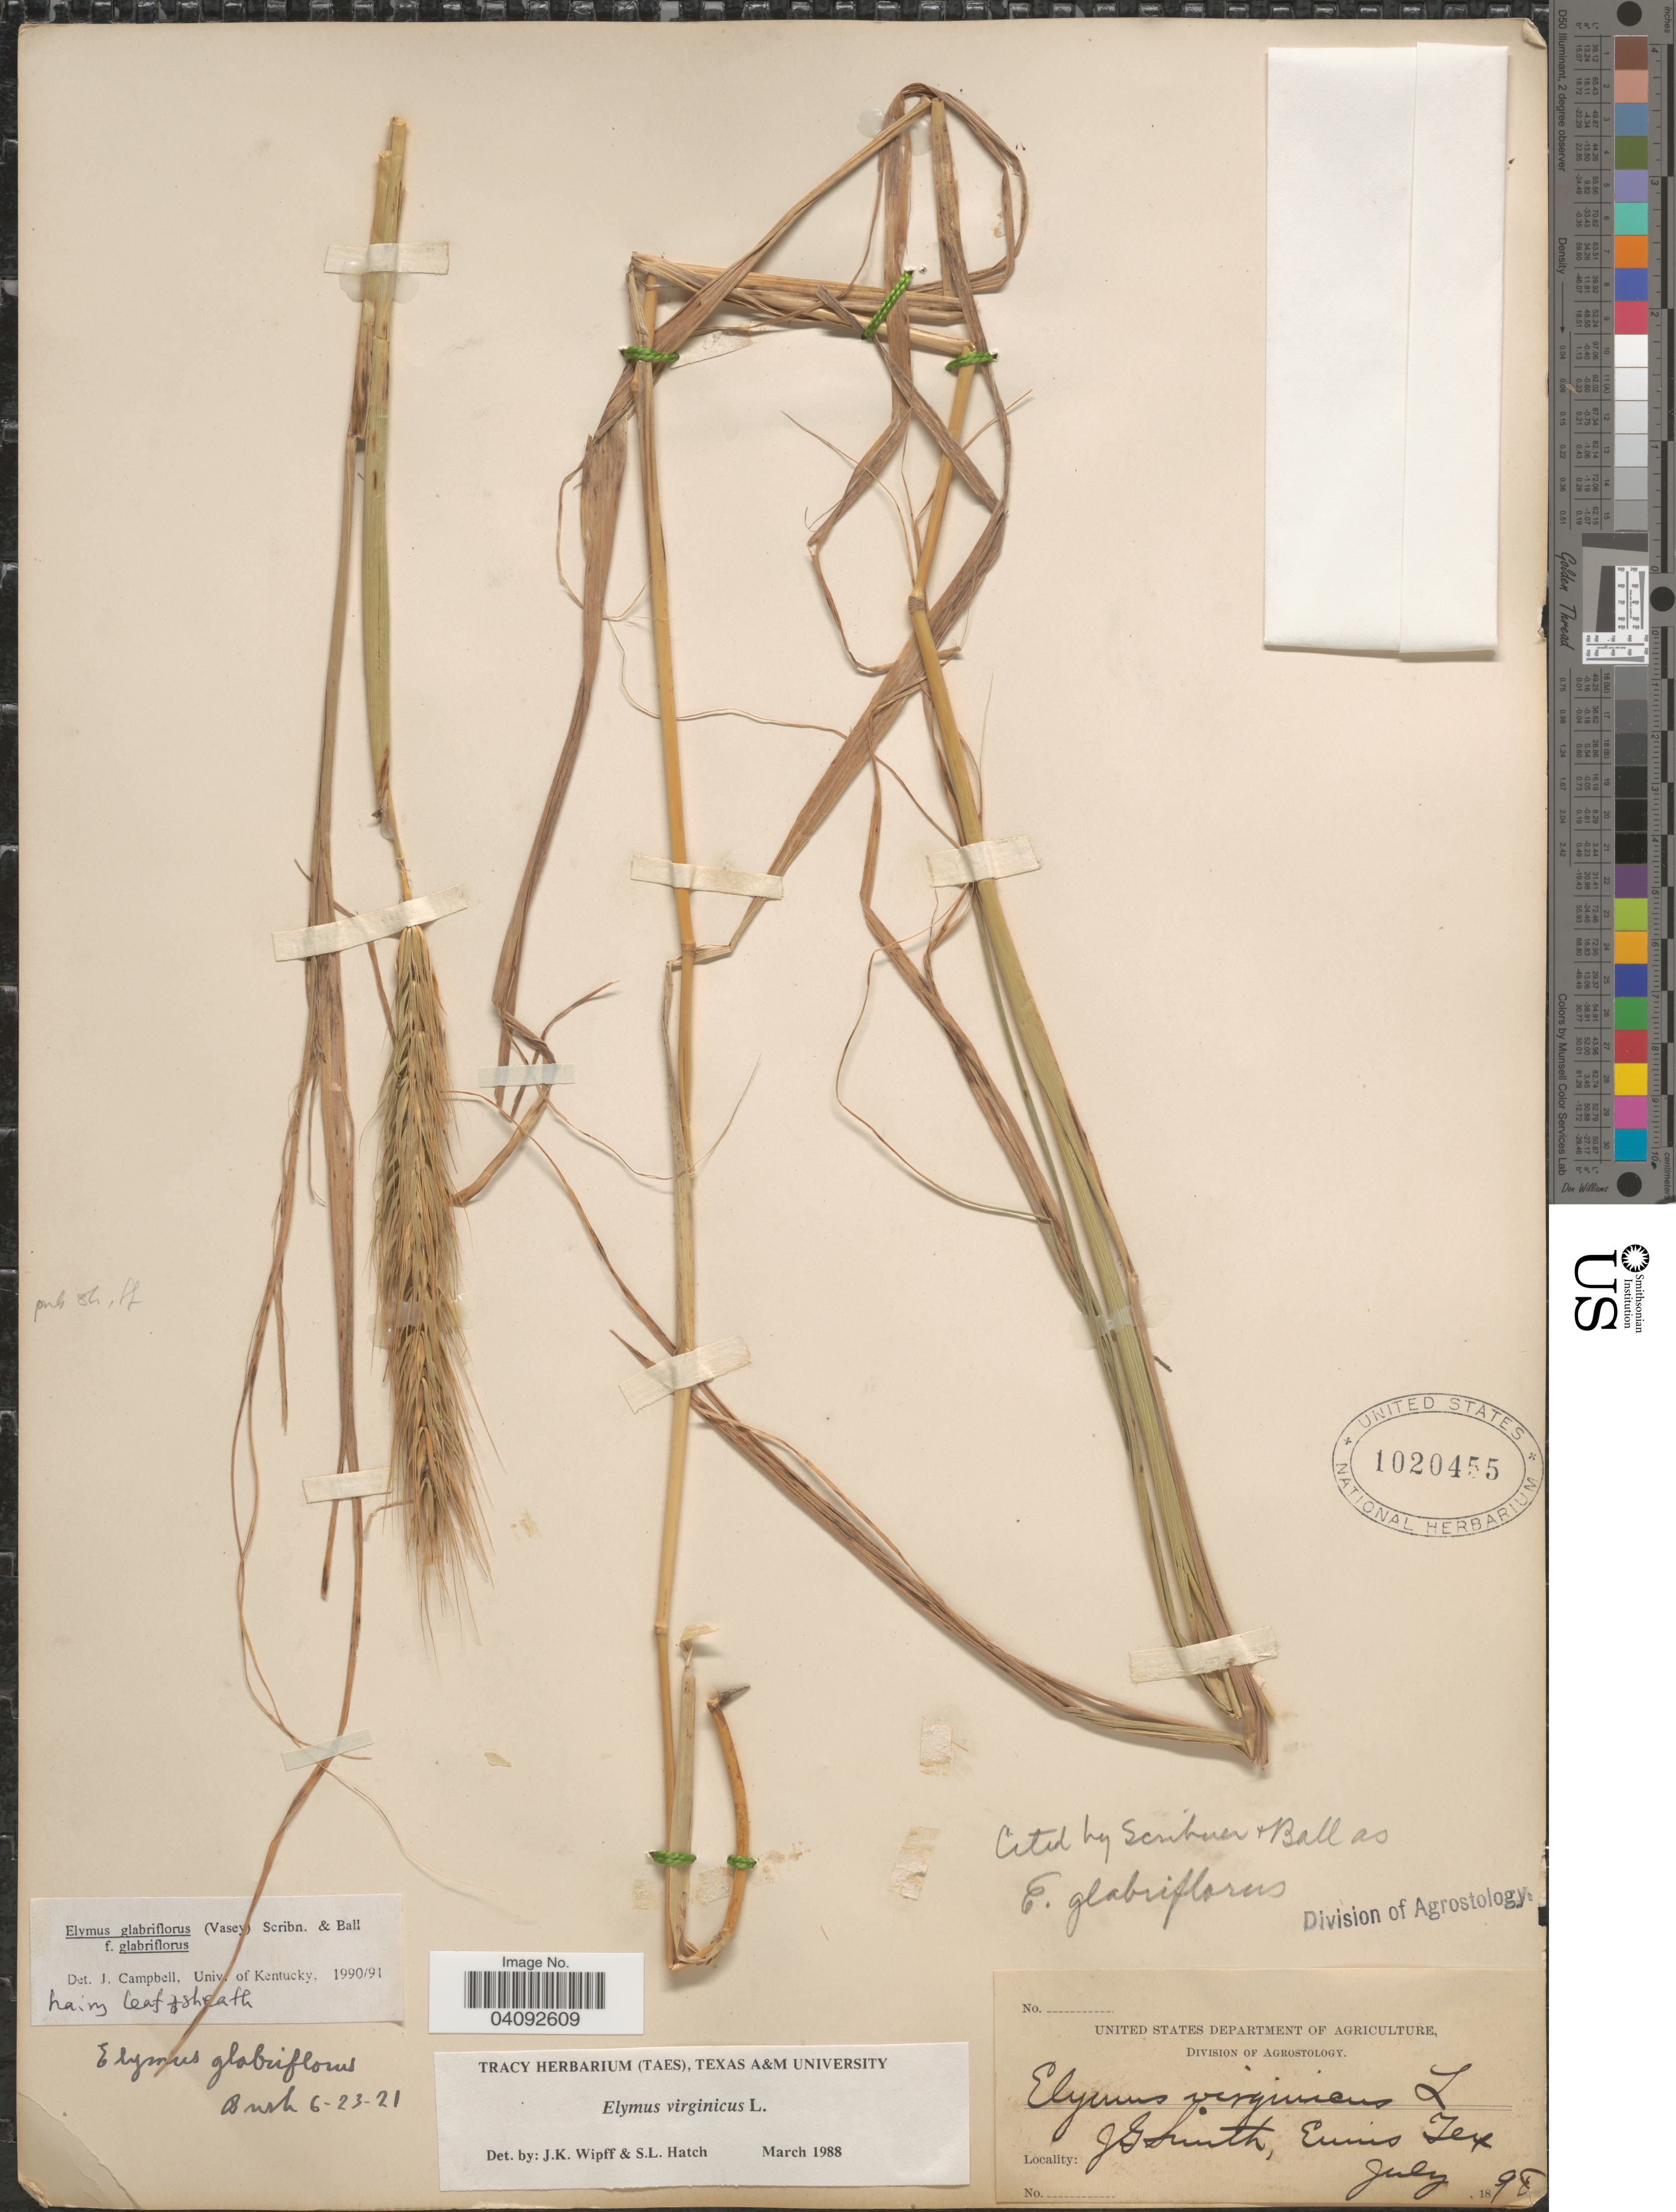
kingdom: Plantae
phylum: Tracheophyta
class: Liliopsida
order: Poales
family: Poaceae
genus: Elymus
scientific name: Elymus glabriflorus var. glabriflorus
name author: (Vasey ex L.H. Dewey) Scribn. & C.R. Ball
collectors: J. G. Smith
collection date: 1898-07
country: United States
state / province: Texas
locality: Ennis.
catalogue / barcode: US 1020455